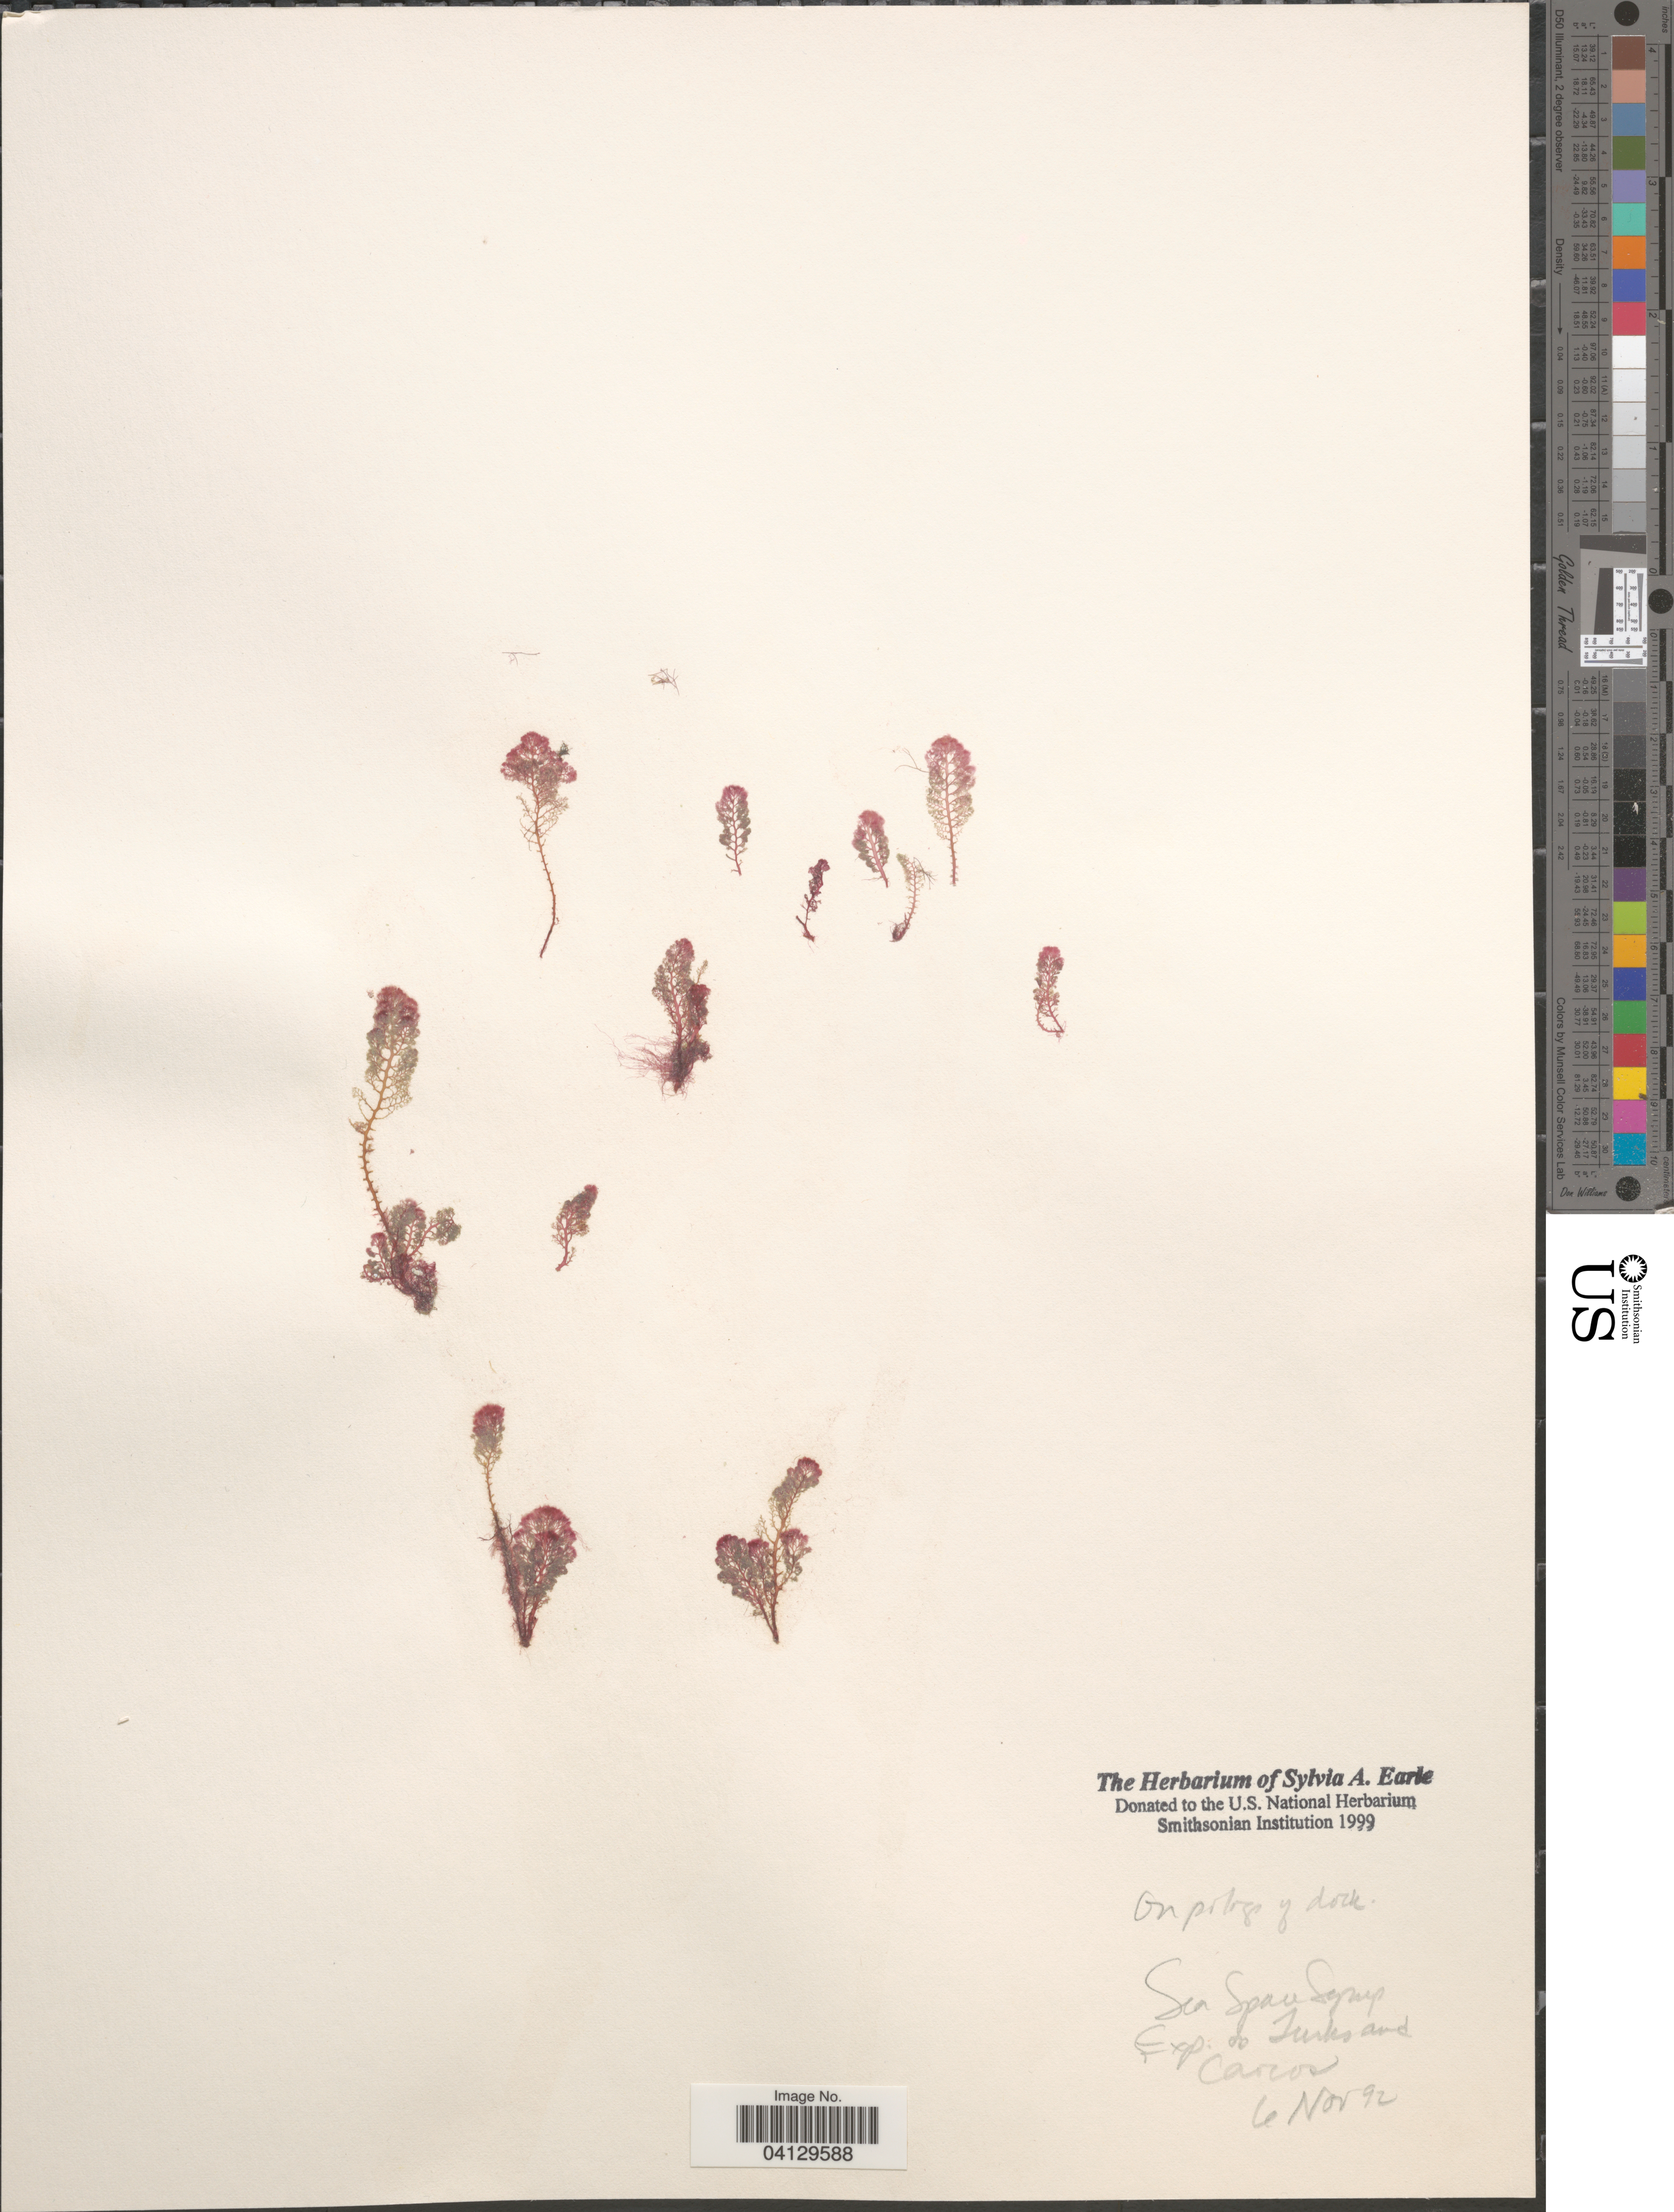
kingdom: Plantae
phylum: Rhodophyta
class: Florideophyceae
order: Corallinales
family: Corallinaceae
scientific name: Crustose Coralline Algae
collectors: Ex herb. Sylvia A. Earle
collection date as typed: Transcribed d/m/y: 6/11/92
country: Turks and Caicos Islands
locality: Sea Space Symp. Exp. to Turks and Caicos.